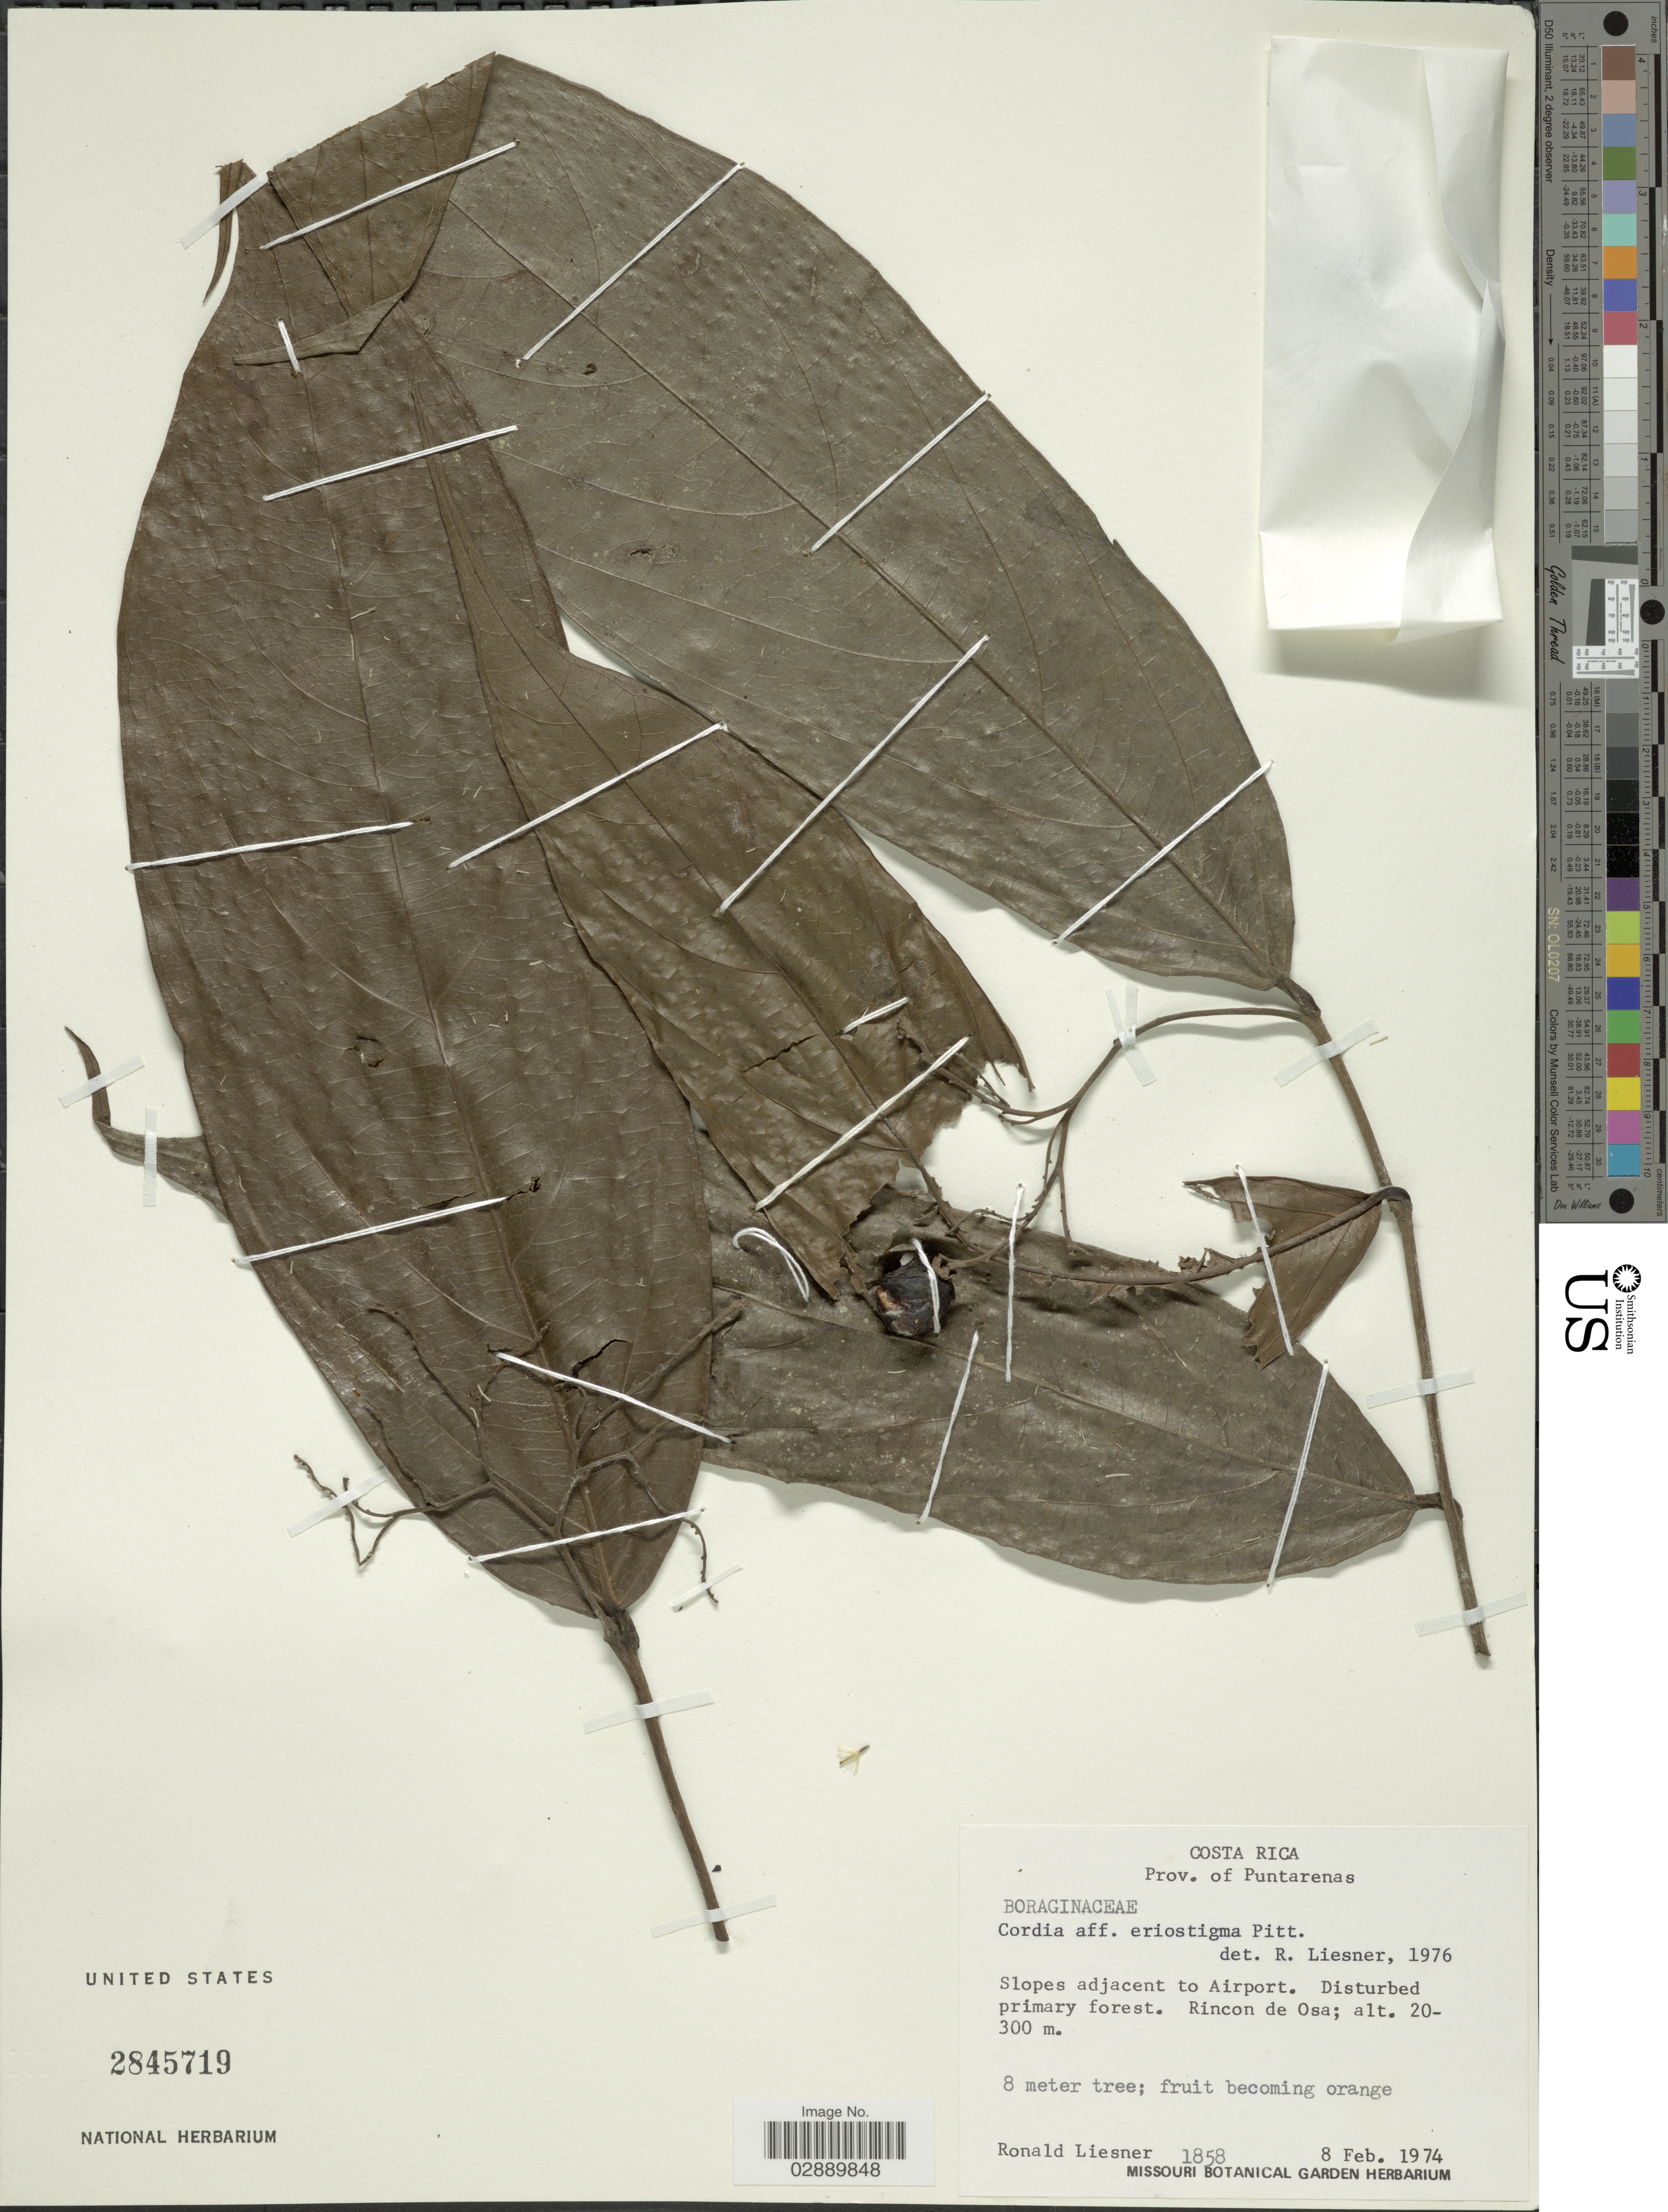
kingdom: Plantae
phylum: Tracheophyta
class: Magnoliopsida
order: Boraginales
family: Cordiaceae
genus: Cordia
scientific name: Cordia eriostigma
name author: Pittier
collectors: R. L. Liesner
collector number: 1858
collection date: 1974-02-08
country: Costa Rica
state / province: Puntarenas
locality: Slopes adjacent to Airport. Rincon de Osa.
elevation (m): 20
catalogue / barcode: US 2845719